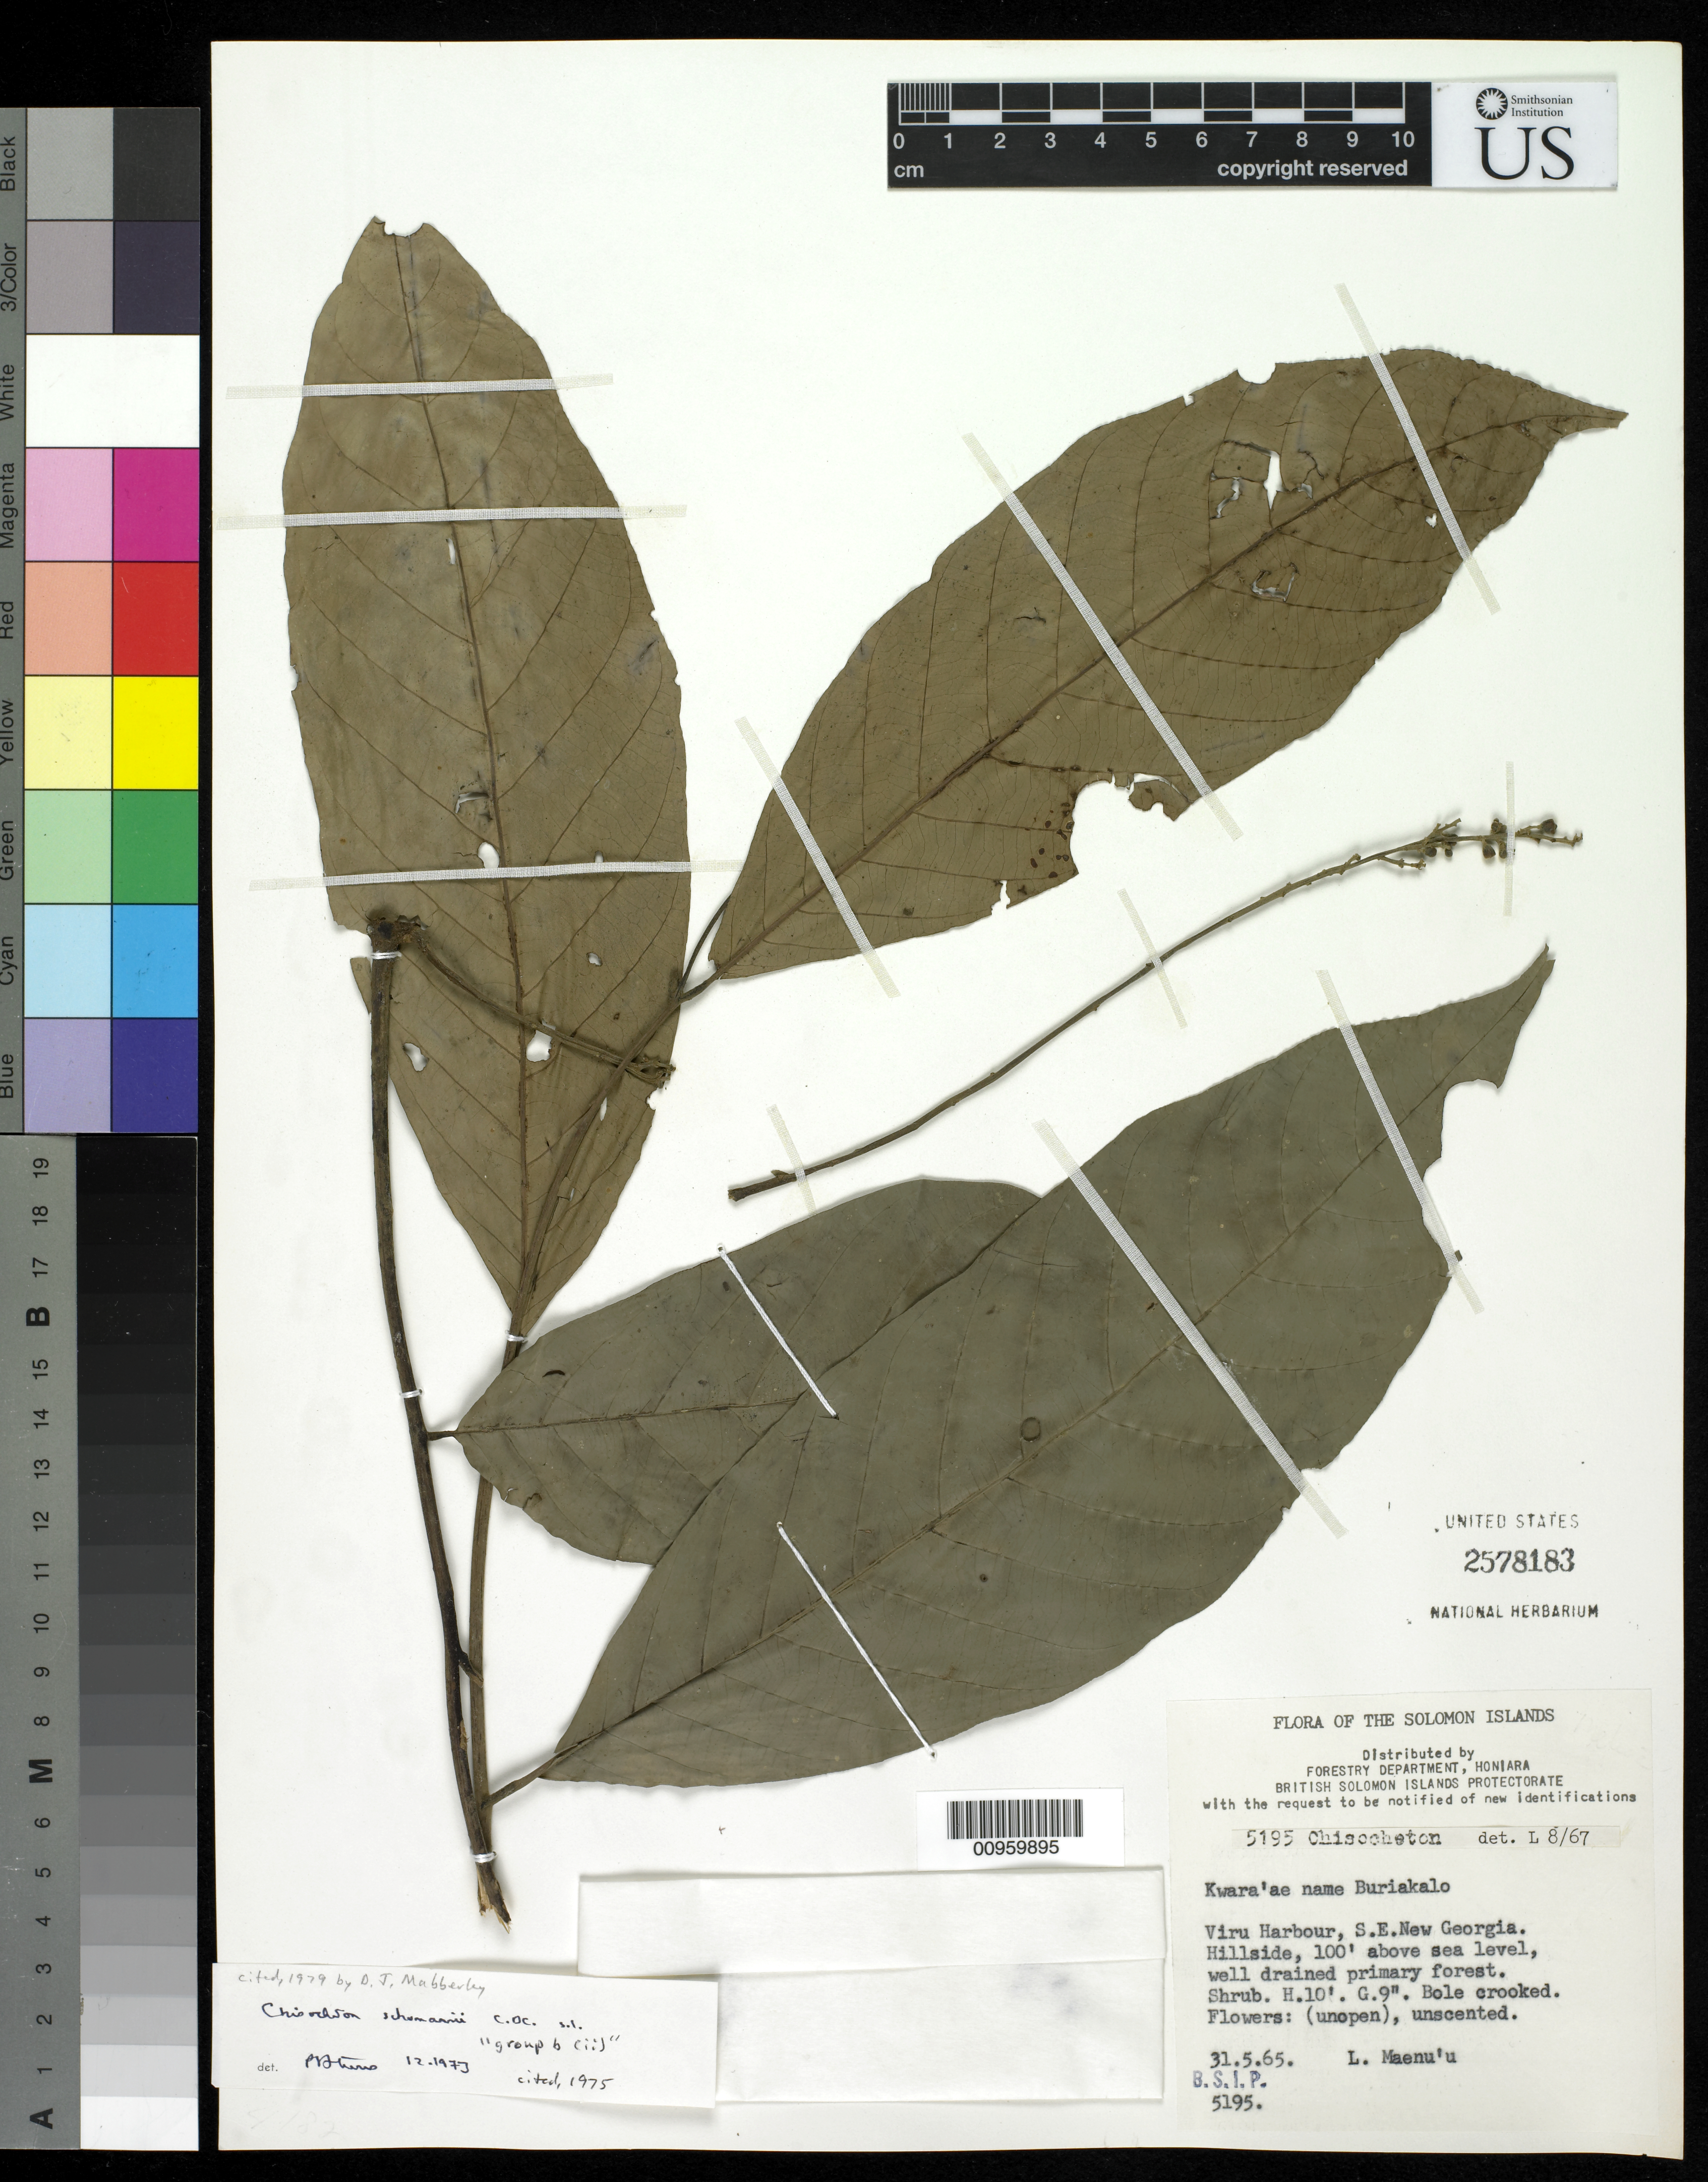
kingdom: Plantae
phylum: Tracheophyta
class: Magnoliopsida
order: Sapindales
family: Meliaceae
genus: Chisocheton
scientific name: Chisocheton schumannii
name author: C. DC.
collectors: L. Maenu'u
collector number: BSIP 5195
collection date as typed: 31 May 1965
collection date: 1965-05-31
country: Solomon Islands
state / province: Western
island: New Georgia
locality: SE New Georgia, Viru Harbour, hillside, well-drained primary forest.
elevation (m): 30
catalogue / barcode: US 2578183